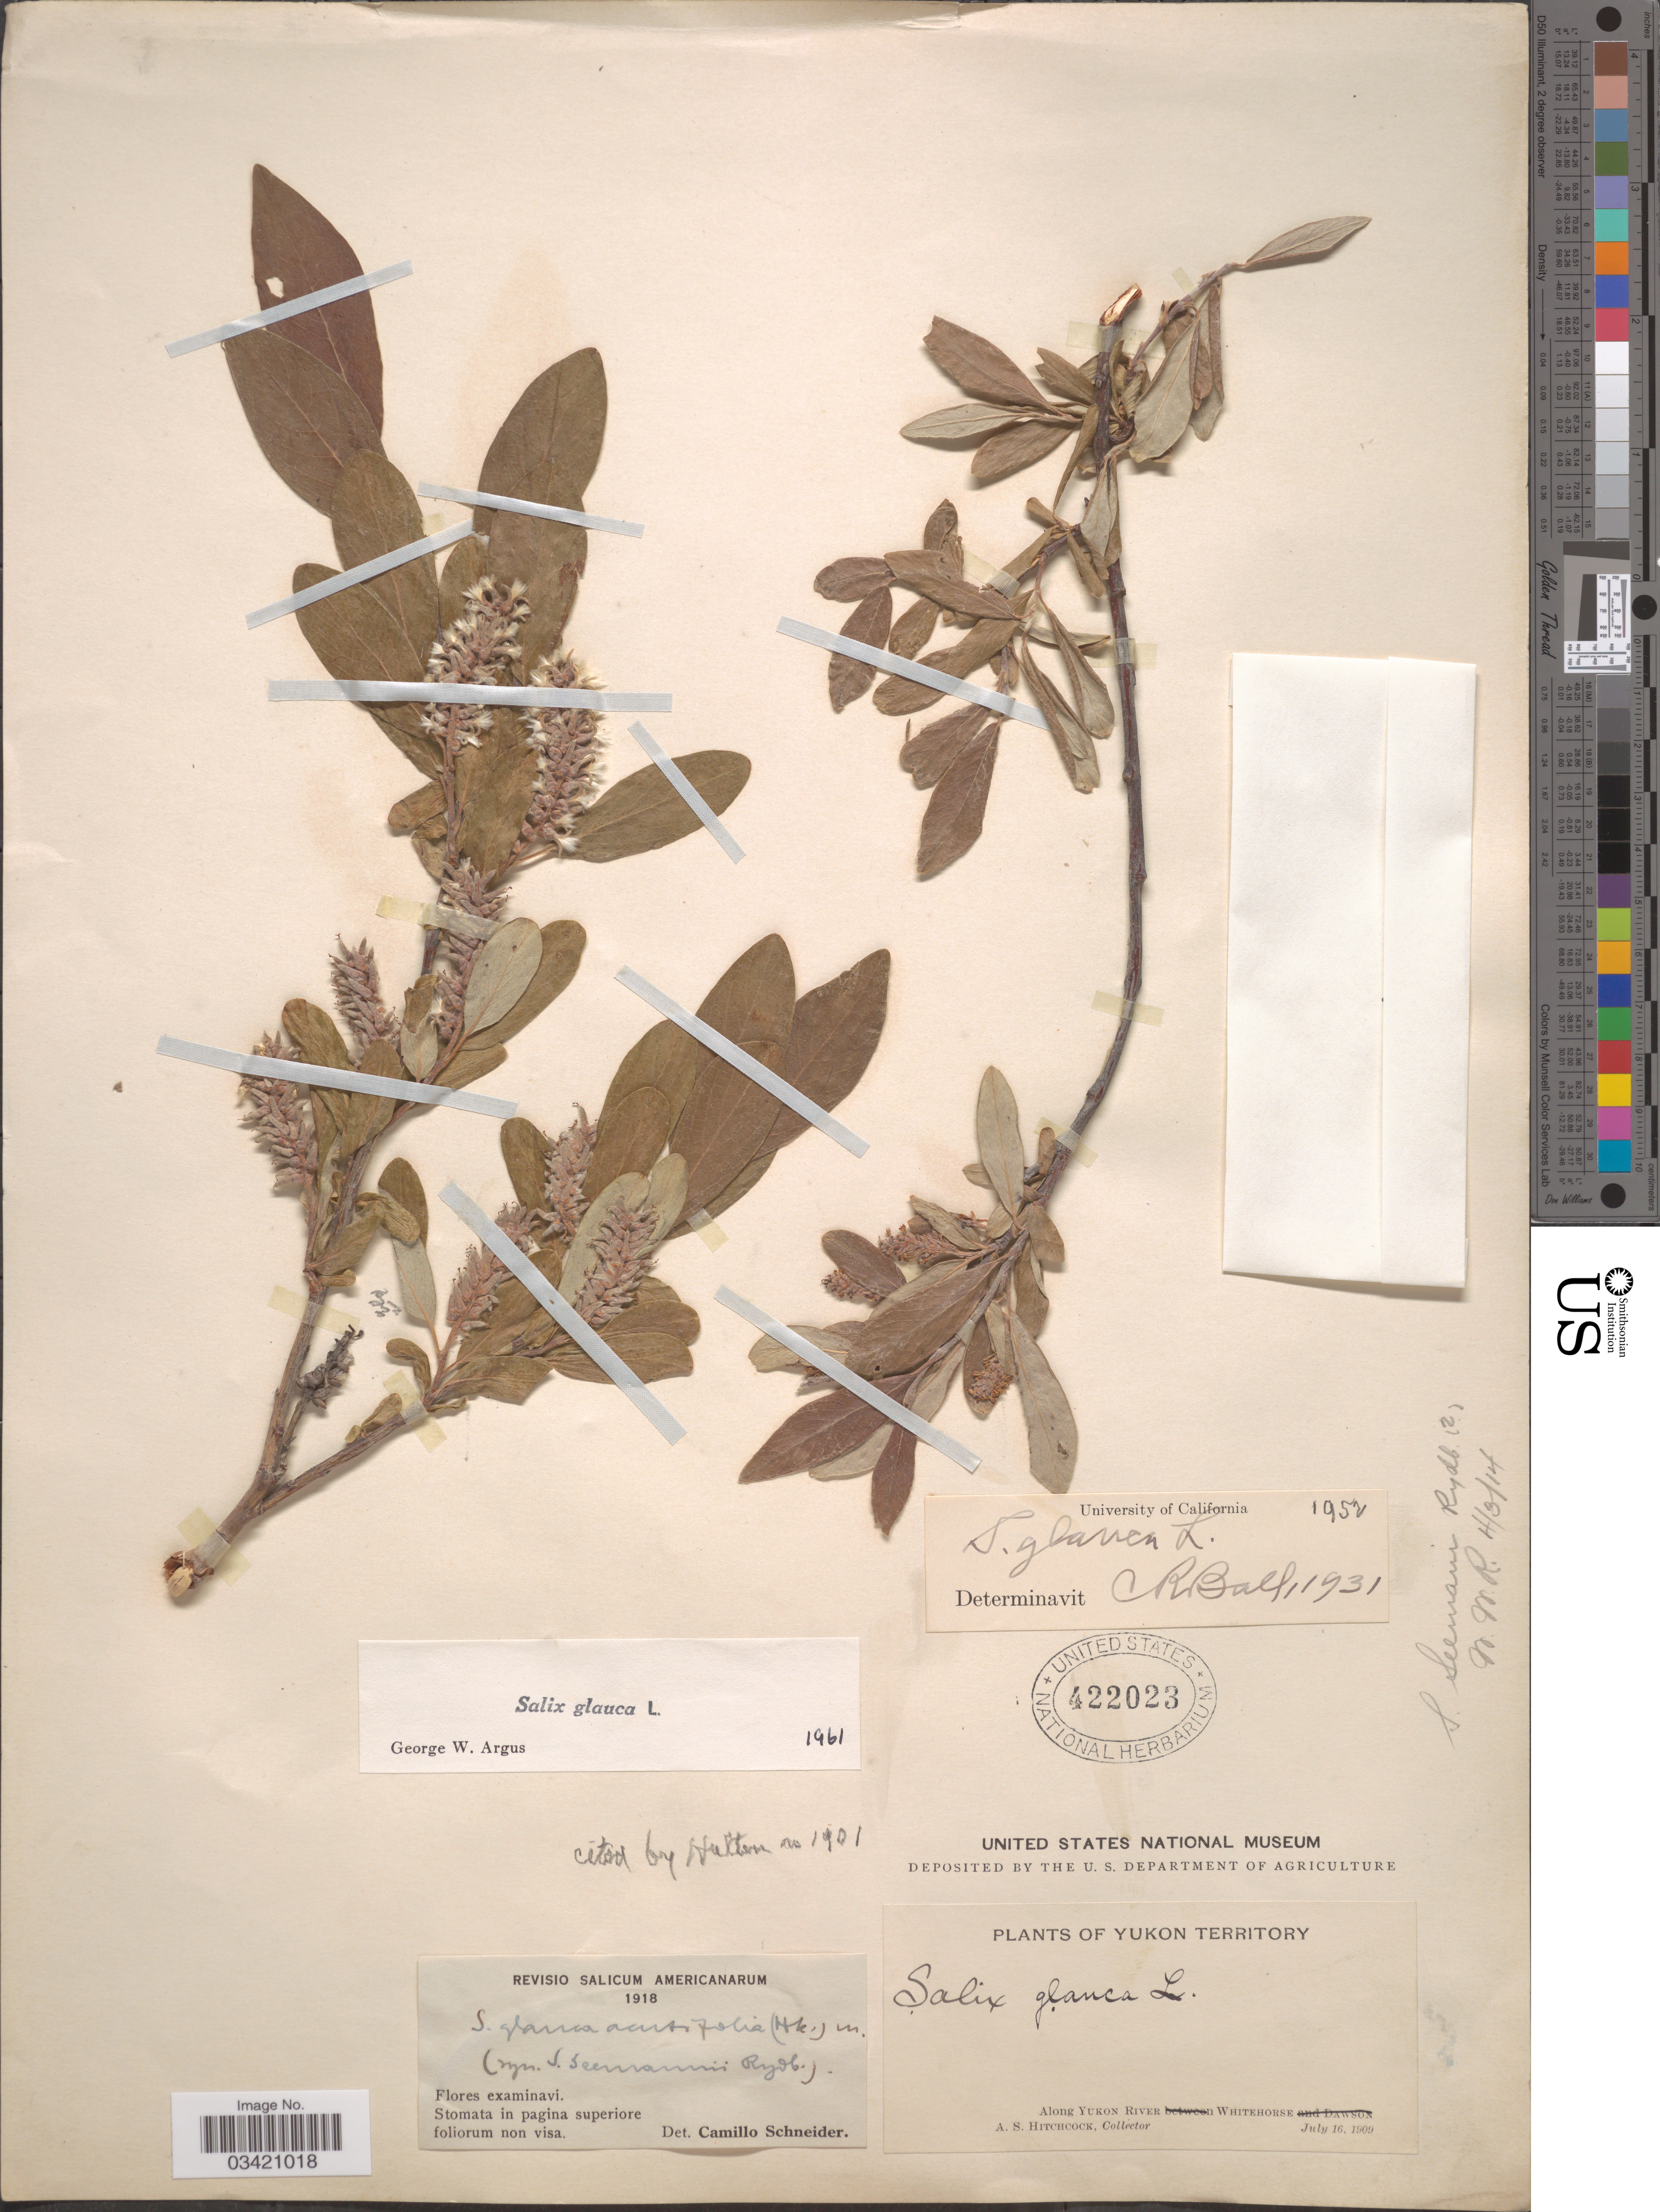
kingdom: Plantae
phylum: Tracheophyta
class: Magnoliopsida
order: Malpighiales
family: Salicaceae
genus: Salix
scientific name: Salix glauca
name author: L.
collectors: A. S. Hitchcock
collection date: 1909-07-16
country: Canada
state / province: Yukon Territory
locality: Along Yukon River. Whitehorse.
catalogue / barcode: US 422023